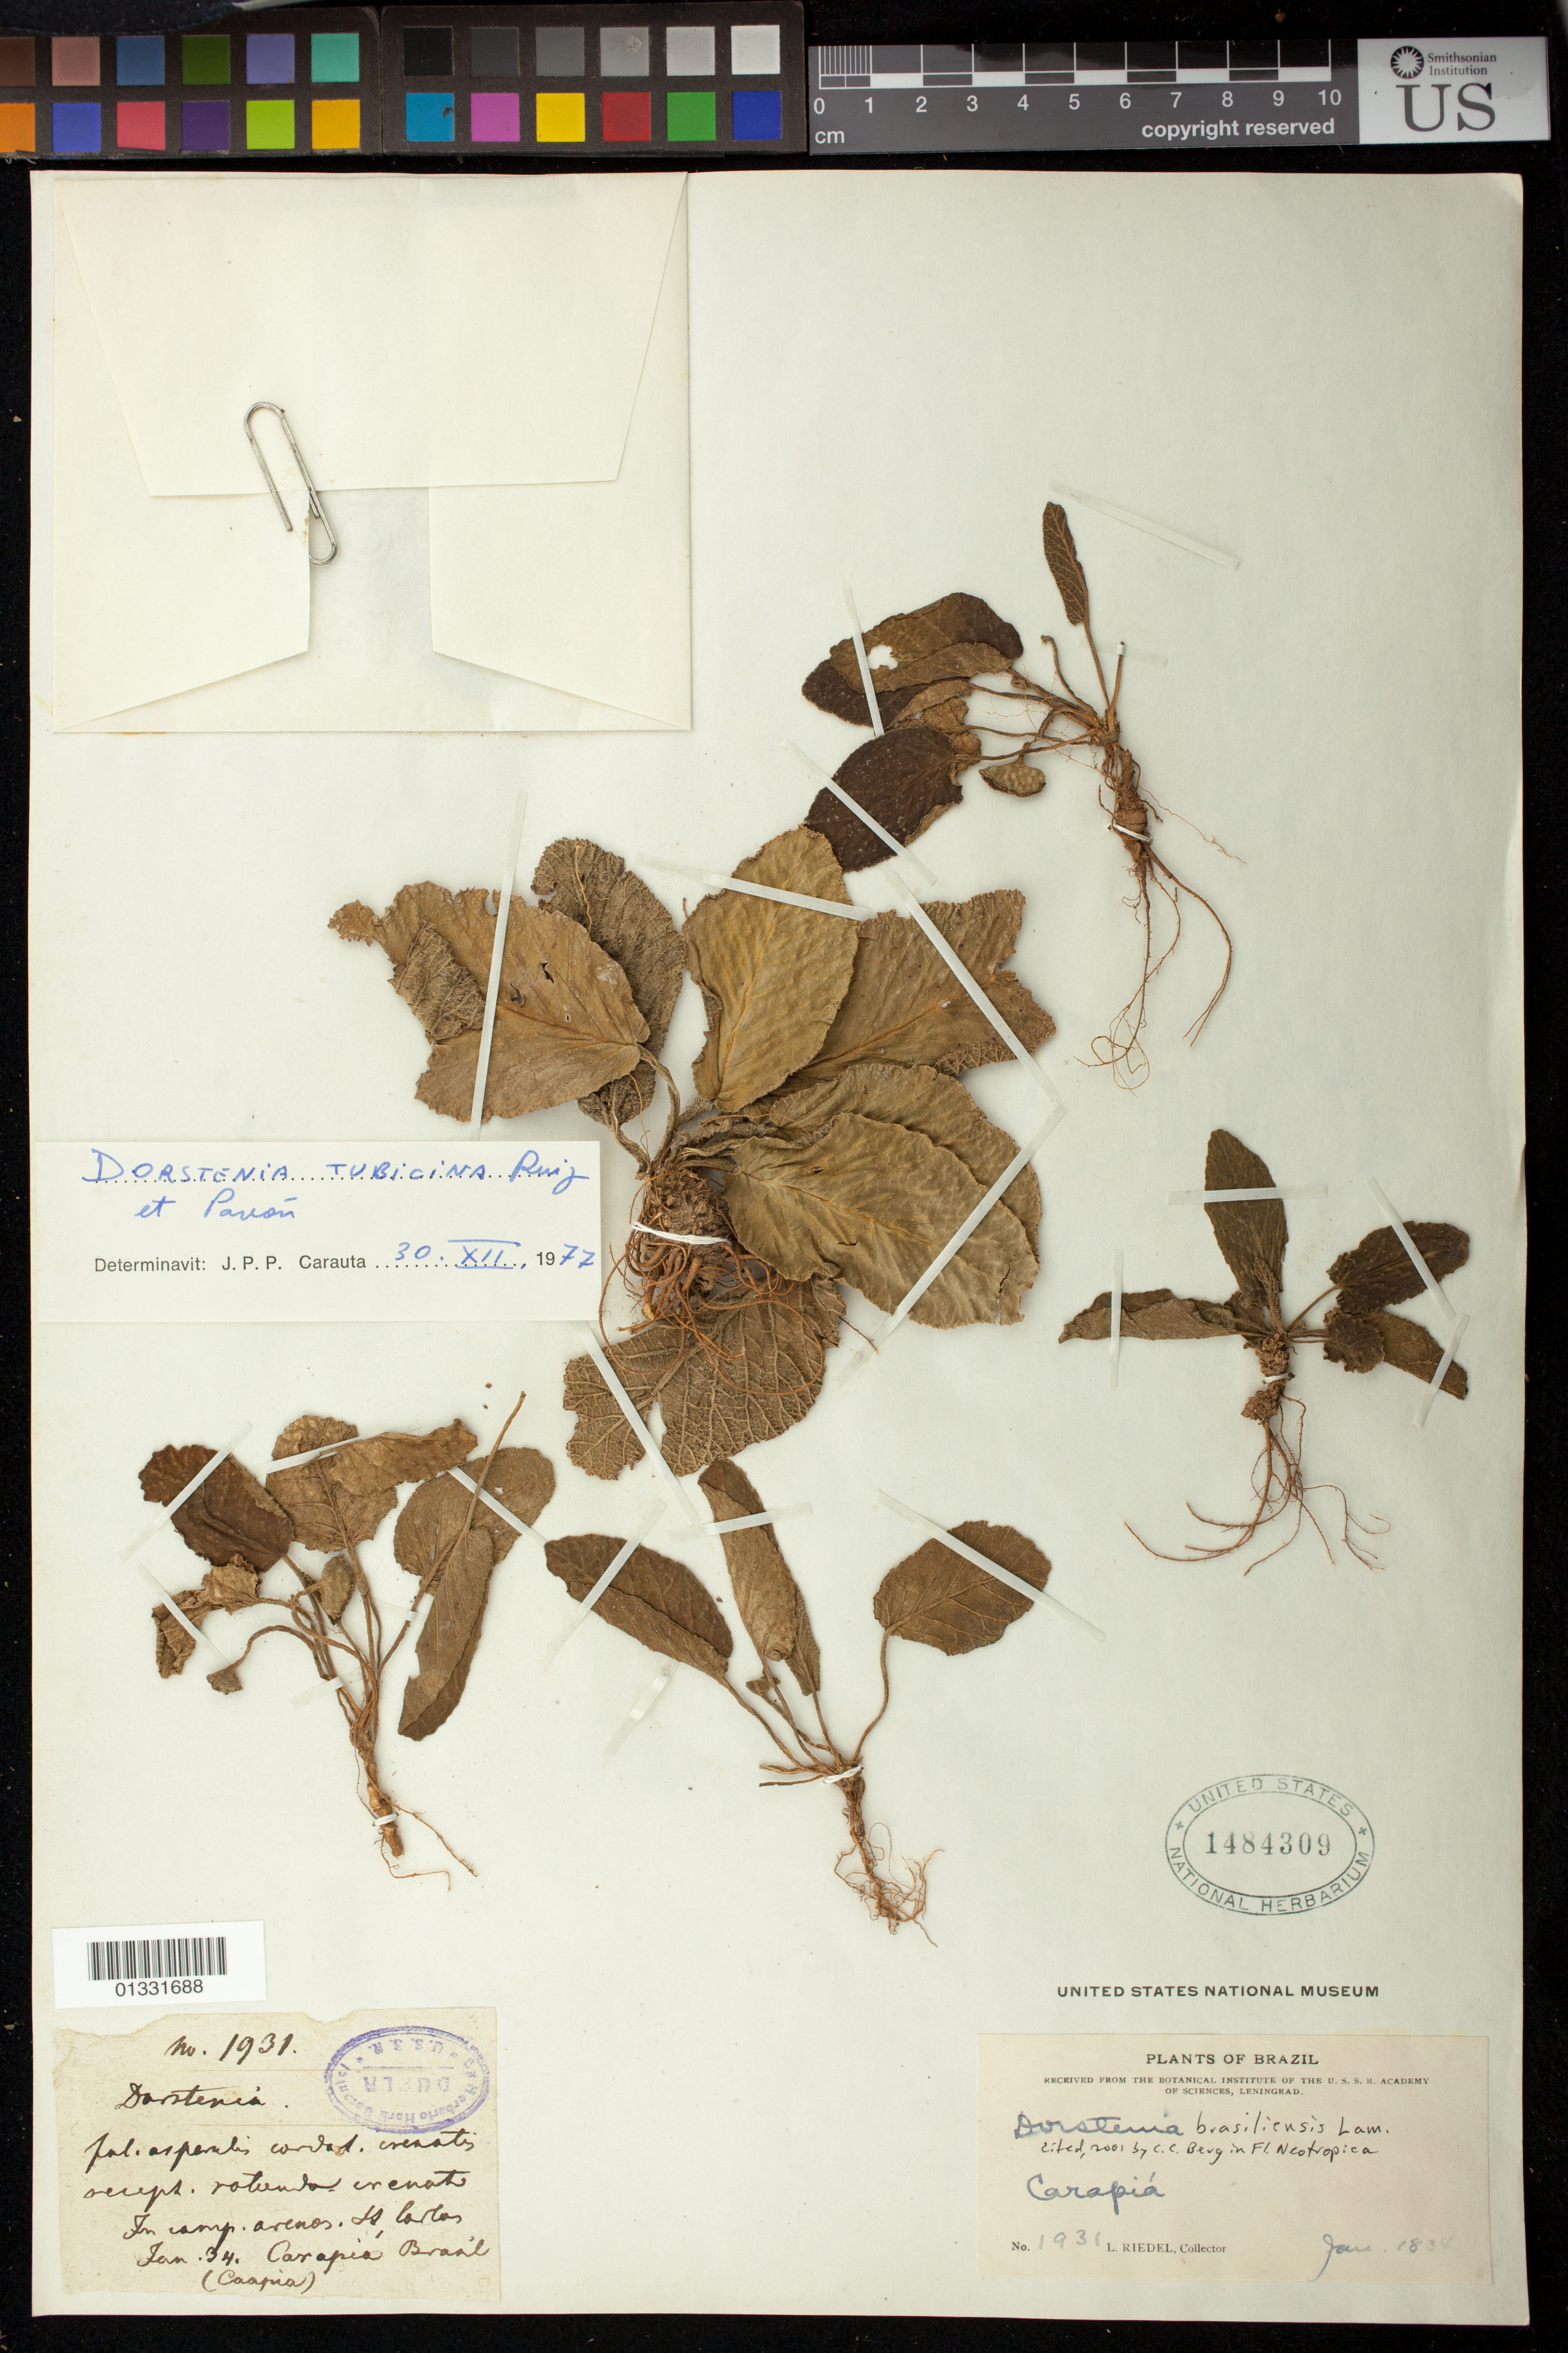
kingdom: Plantae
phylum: Tracheophyta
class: Magnoliopsida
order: Rosales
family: Moraceae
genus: Dorstenia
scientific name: Dorstenia brasiliensis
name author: Lam.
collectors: L. Riedel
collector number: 1931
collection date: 1834-01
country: Brazil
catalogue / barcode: US 1484309